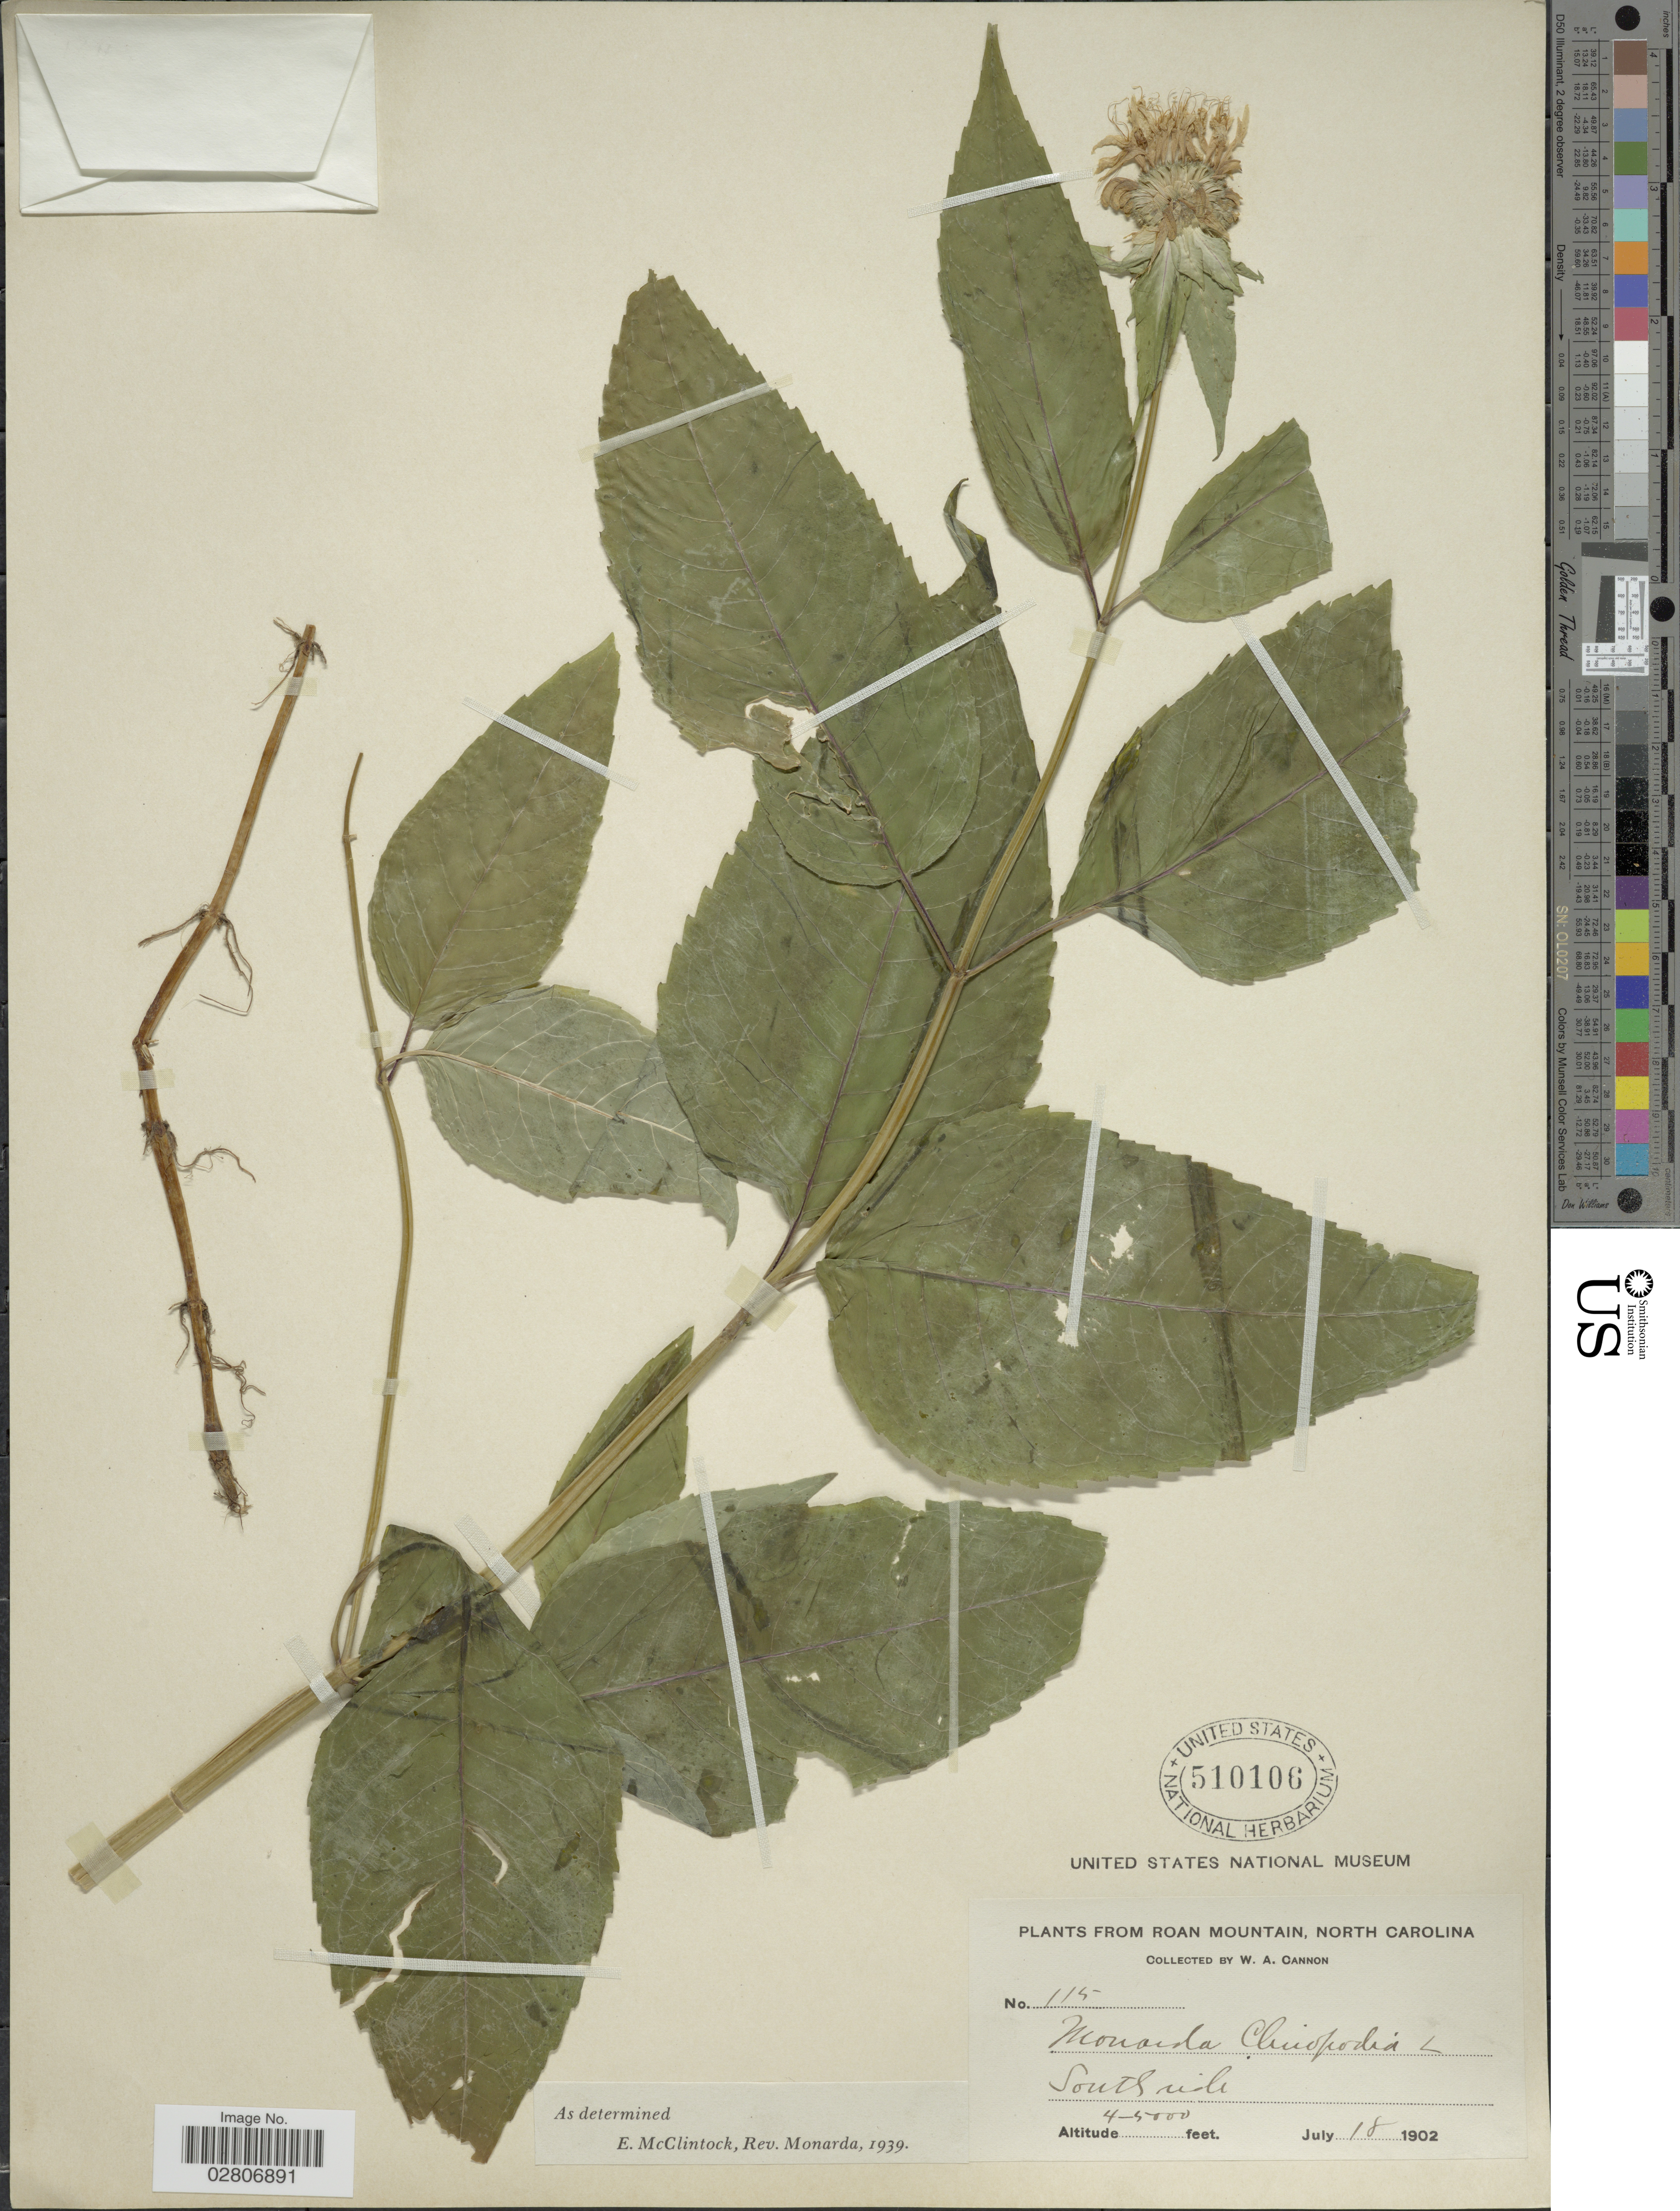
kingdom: Plantae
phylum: Tracheophyta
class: Magnoliopsida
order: Lamiales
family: Lamiaceae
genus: Monarda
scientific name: Monarda clinopodia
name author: L.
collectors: W. Cannon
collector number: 115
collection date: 1902-07-18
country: United States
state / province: North Carolina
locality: Roan Mountain. South side.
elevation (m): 1219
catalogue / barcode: US 510106